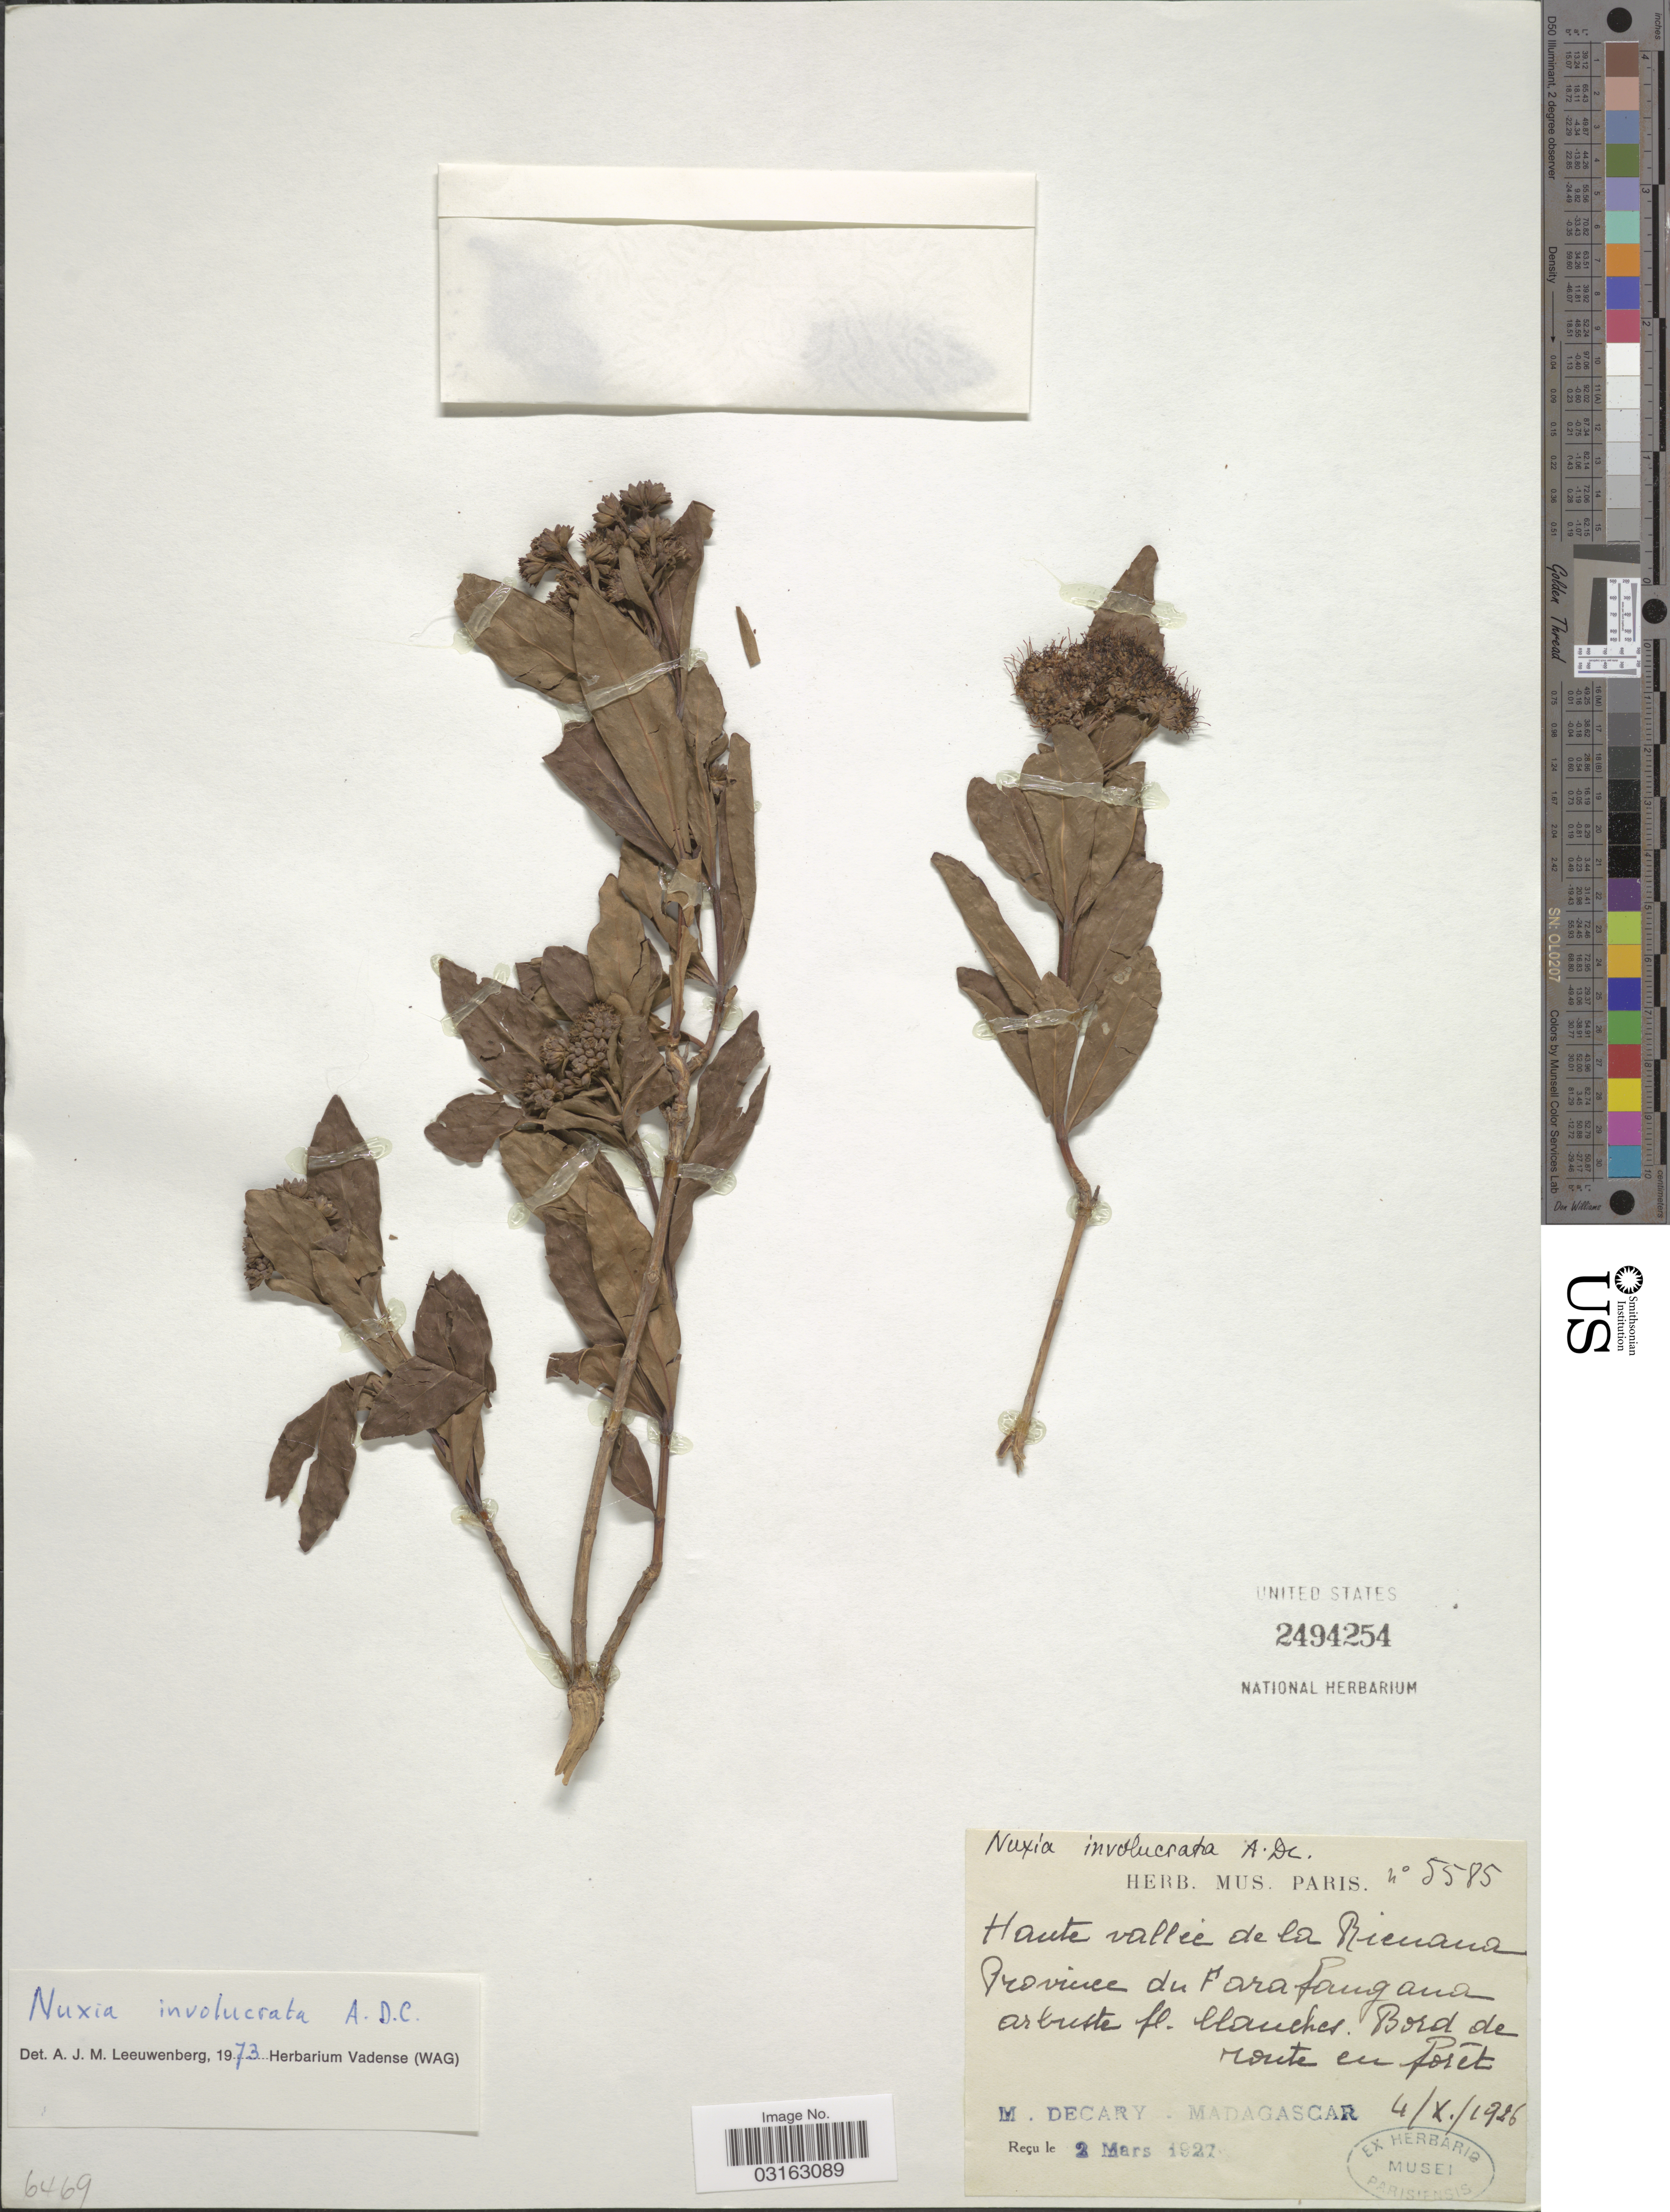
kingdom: Plantae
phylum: Tracheophyta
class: Magnoliopsida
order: Lamiales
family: Stilbaceae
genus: Nuxia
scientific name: Nuxia involucrata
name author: Aug. DC.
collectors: R. Decary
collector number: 5585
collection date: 1926-10-04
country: Madagascar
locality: Haute vallee de la Rienauna Province du Farafaugaua arbuste fl. blanches. Bord de route en Forêt.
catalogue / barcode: US 2494254